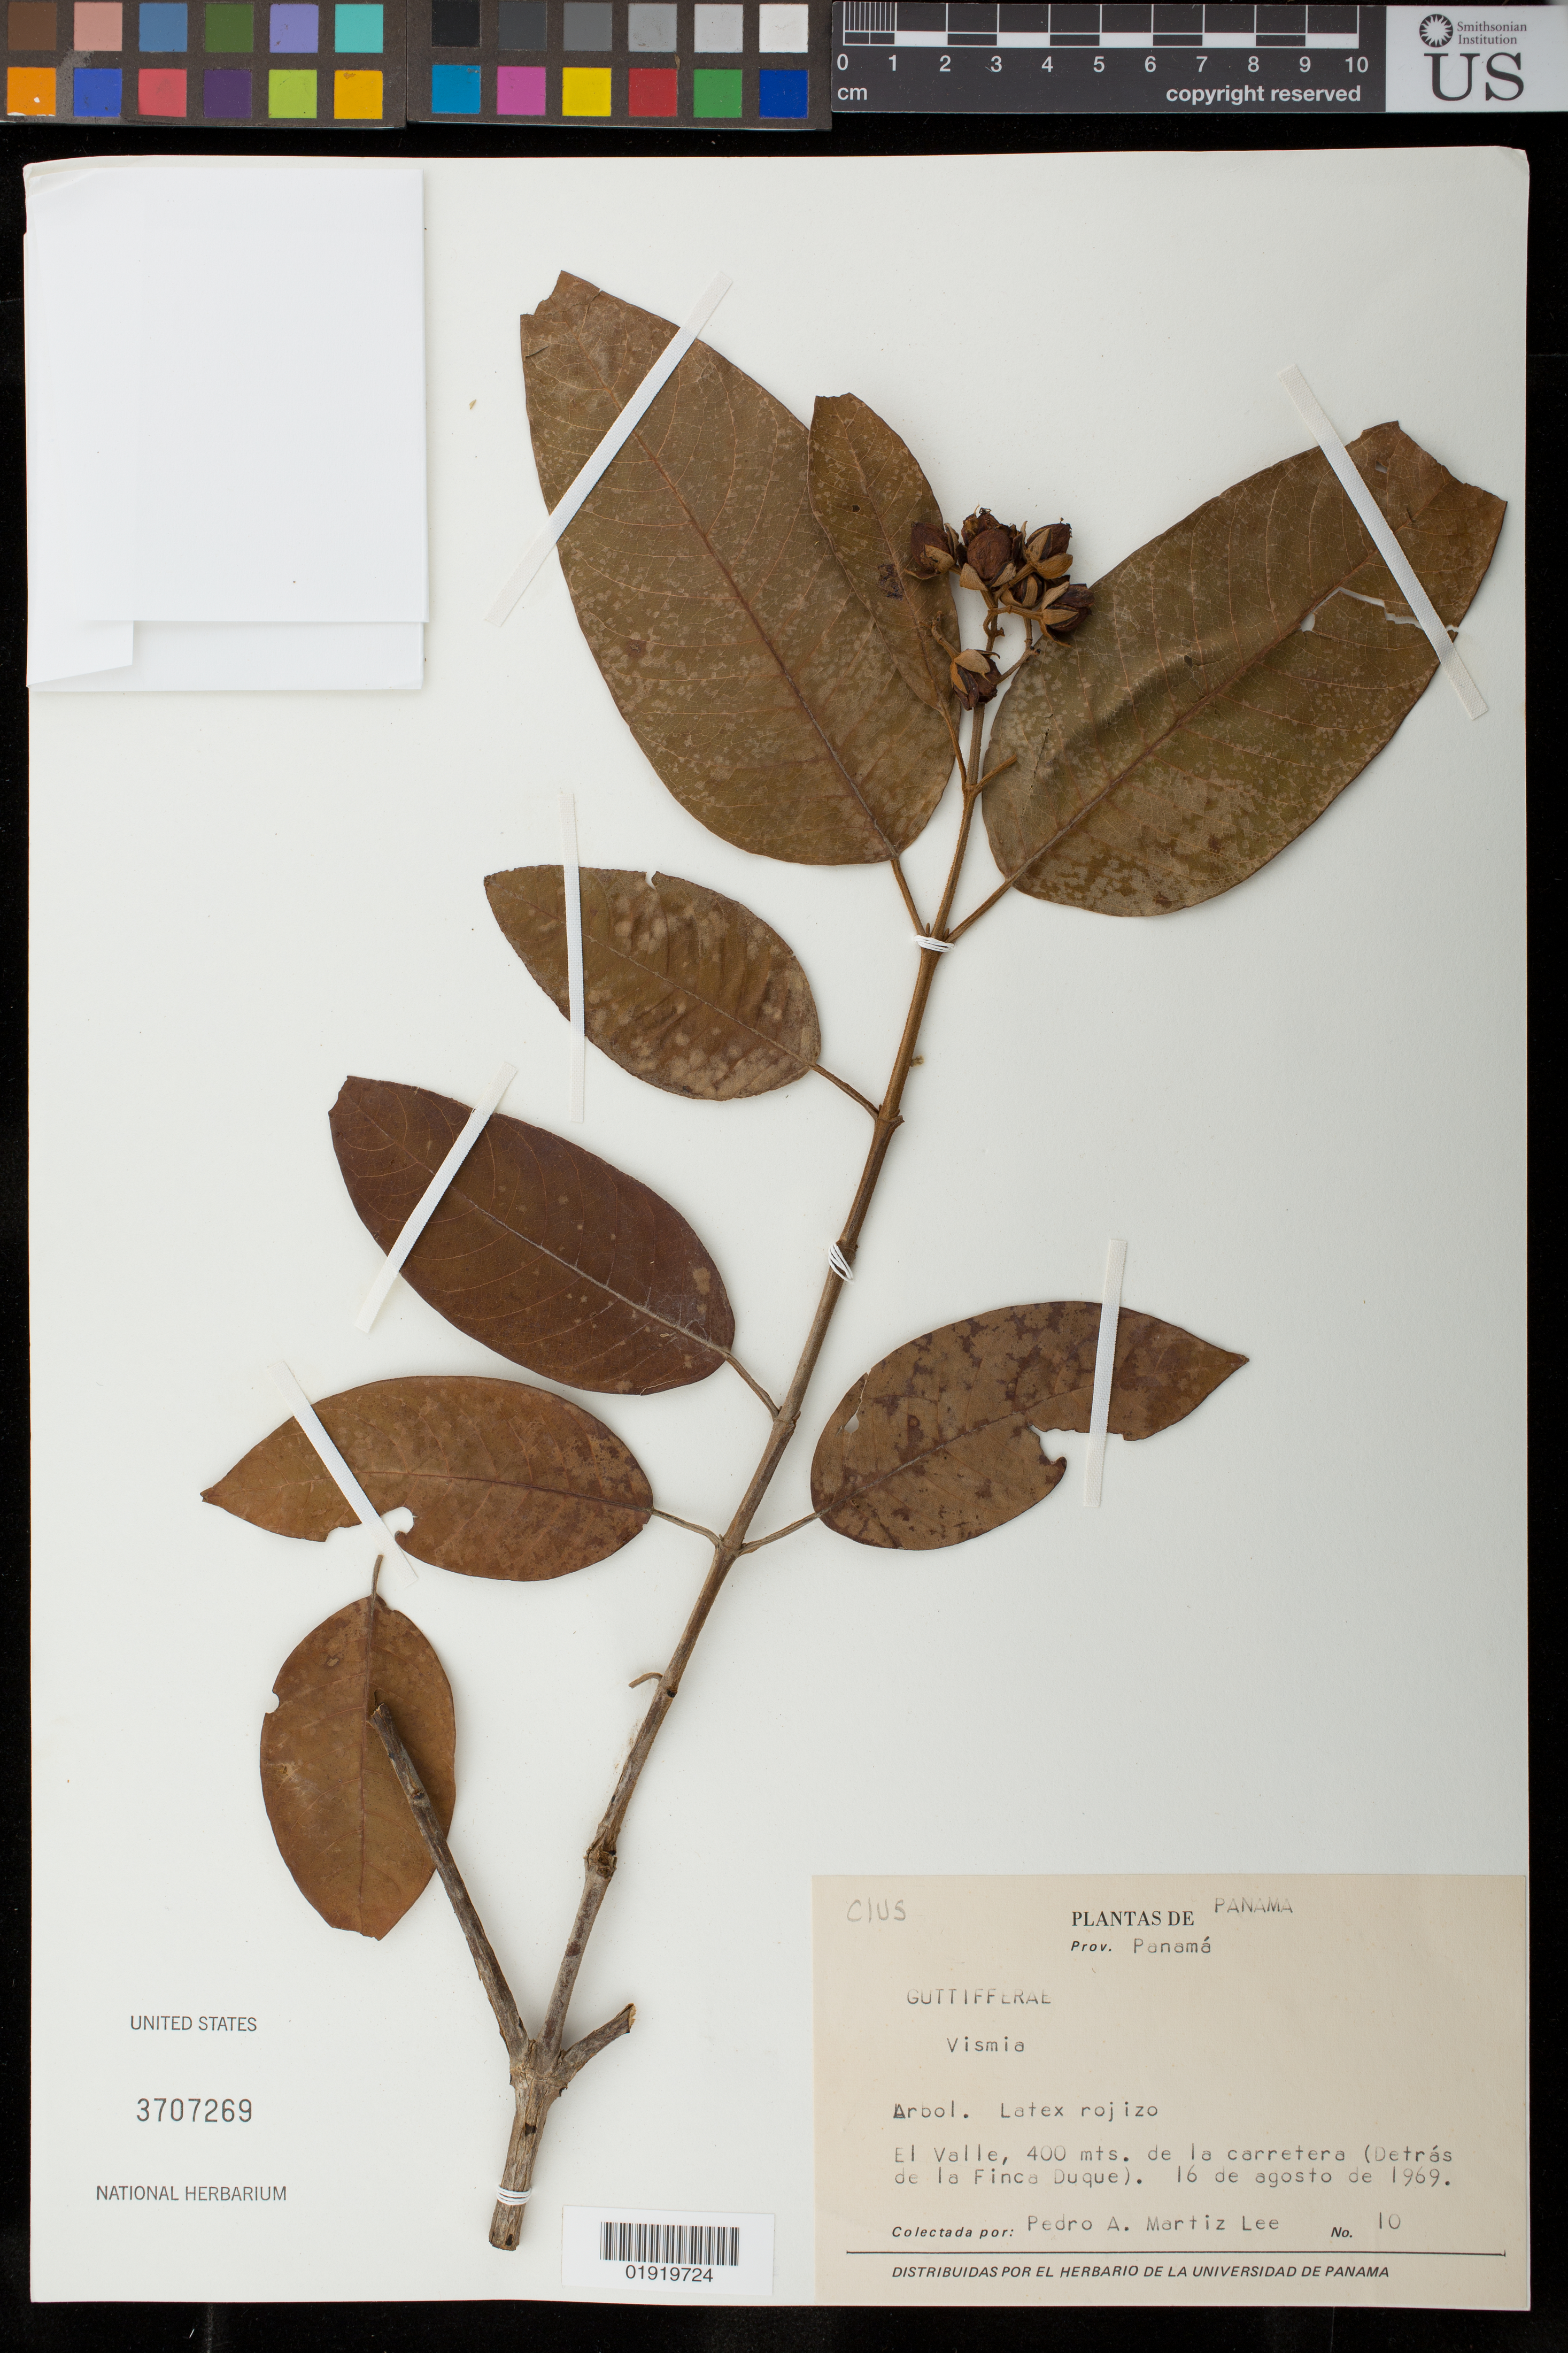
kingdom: Plantae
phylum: Tracheophyta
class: Magnoliopsida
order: Malpighiales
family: Hypericaceae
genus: Vismia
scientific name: Vismia sp.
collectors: P. Martiz Lee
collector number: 10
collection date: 1969-08-16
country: Panama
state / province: Panamá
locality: Prov. Panamá. El Valle, 400 m de la carretera (Detrás de la Finca Duque)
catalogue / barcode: US 3707269